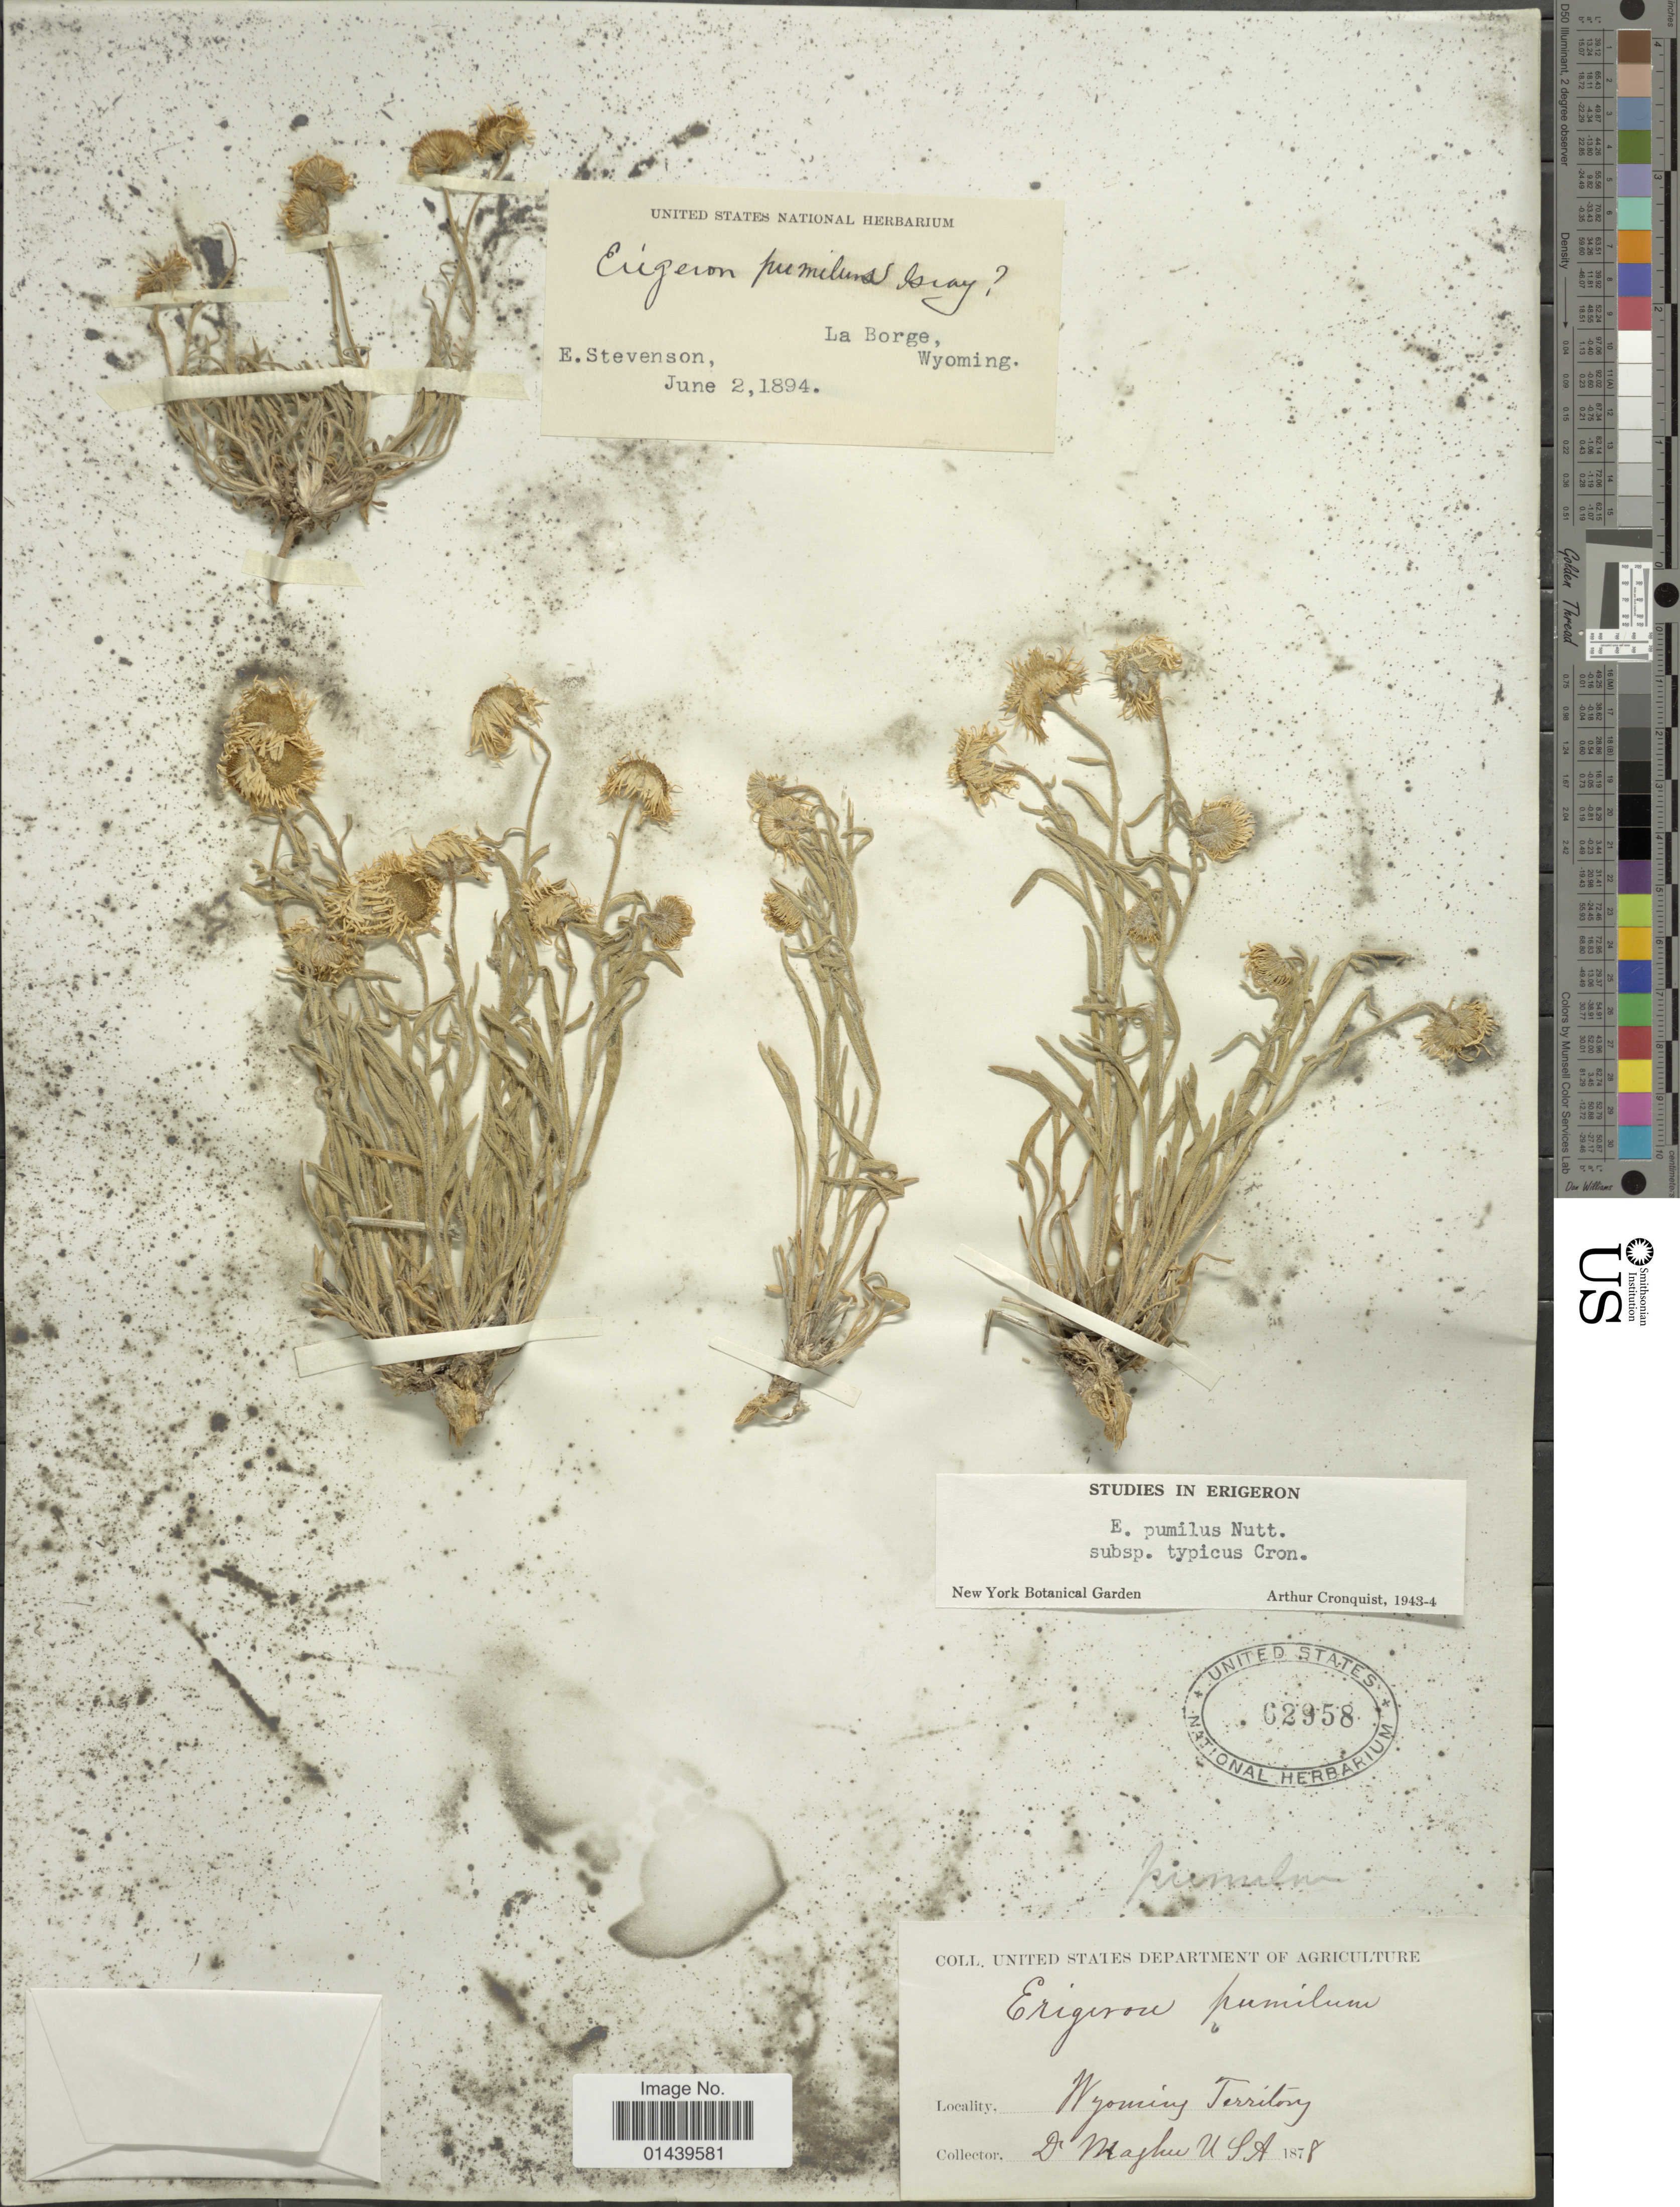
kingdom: Plantae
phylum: Tracheophyta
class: Magnoliopsida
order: Asterales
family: Asteraceae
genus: Erigeron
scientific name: Erigeron pumilus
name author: Nutt.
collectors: Maghu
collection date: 1878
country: United States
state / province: Wyoming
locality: Wyoming Territory. USA.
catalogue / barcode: US 62958